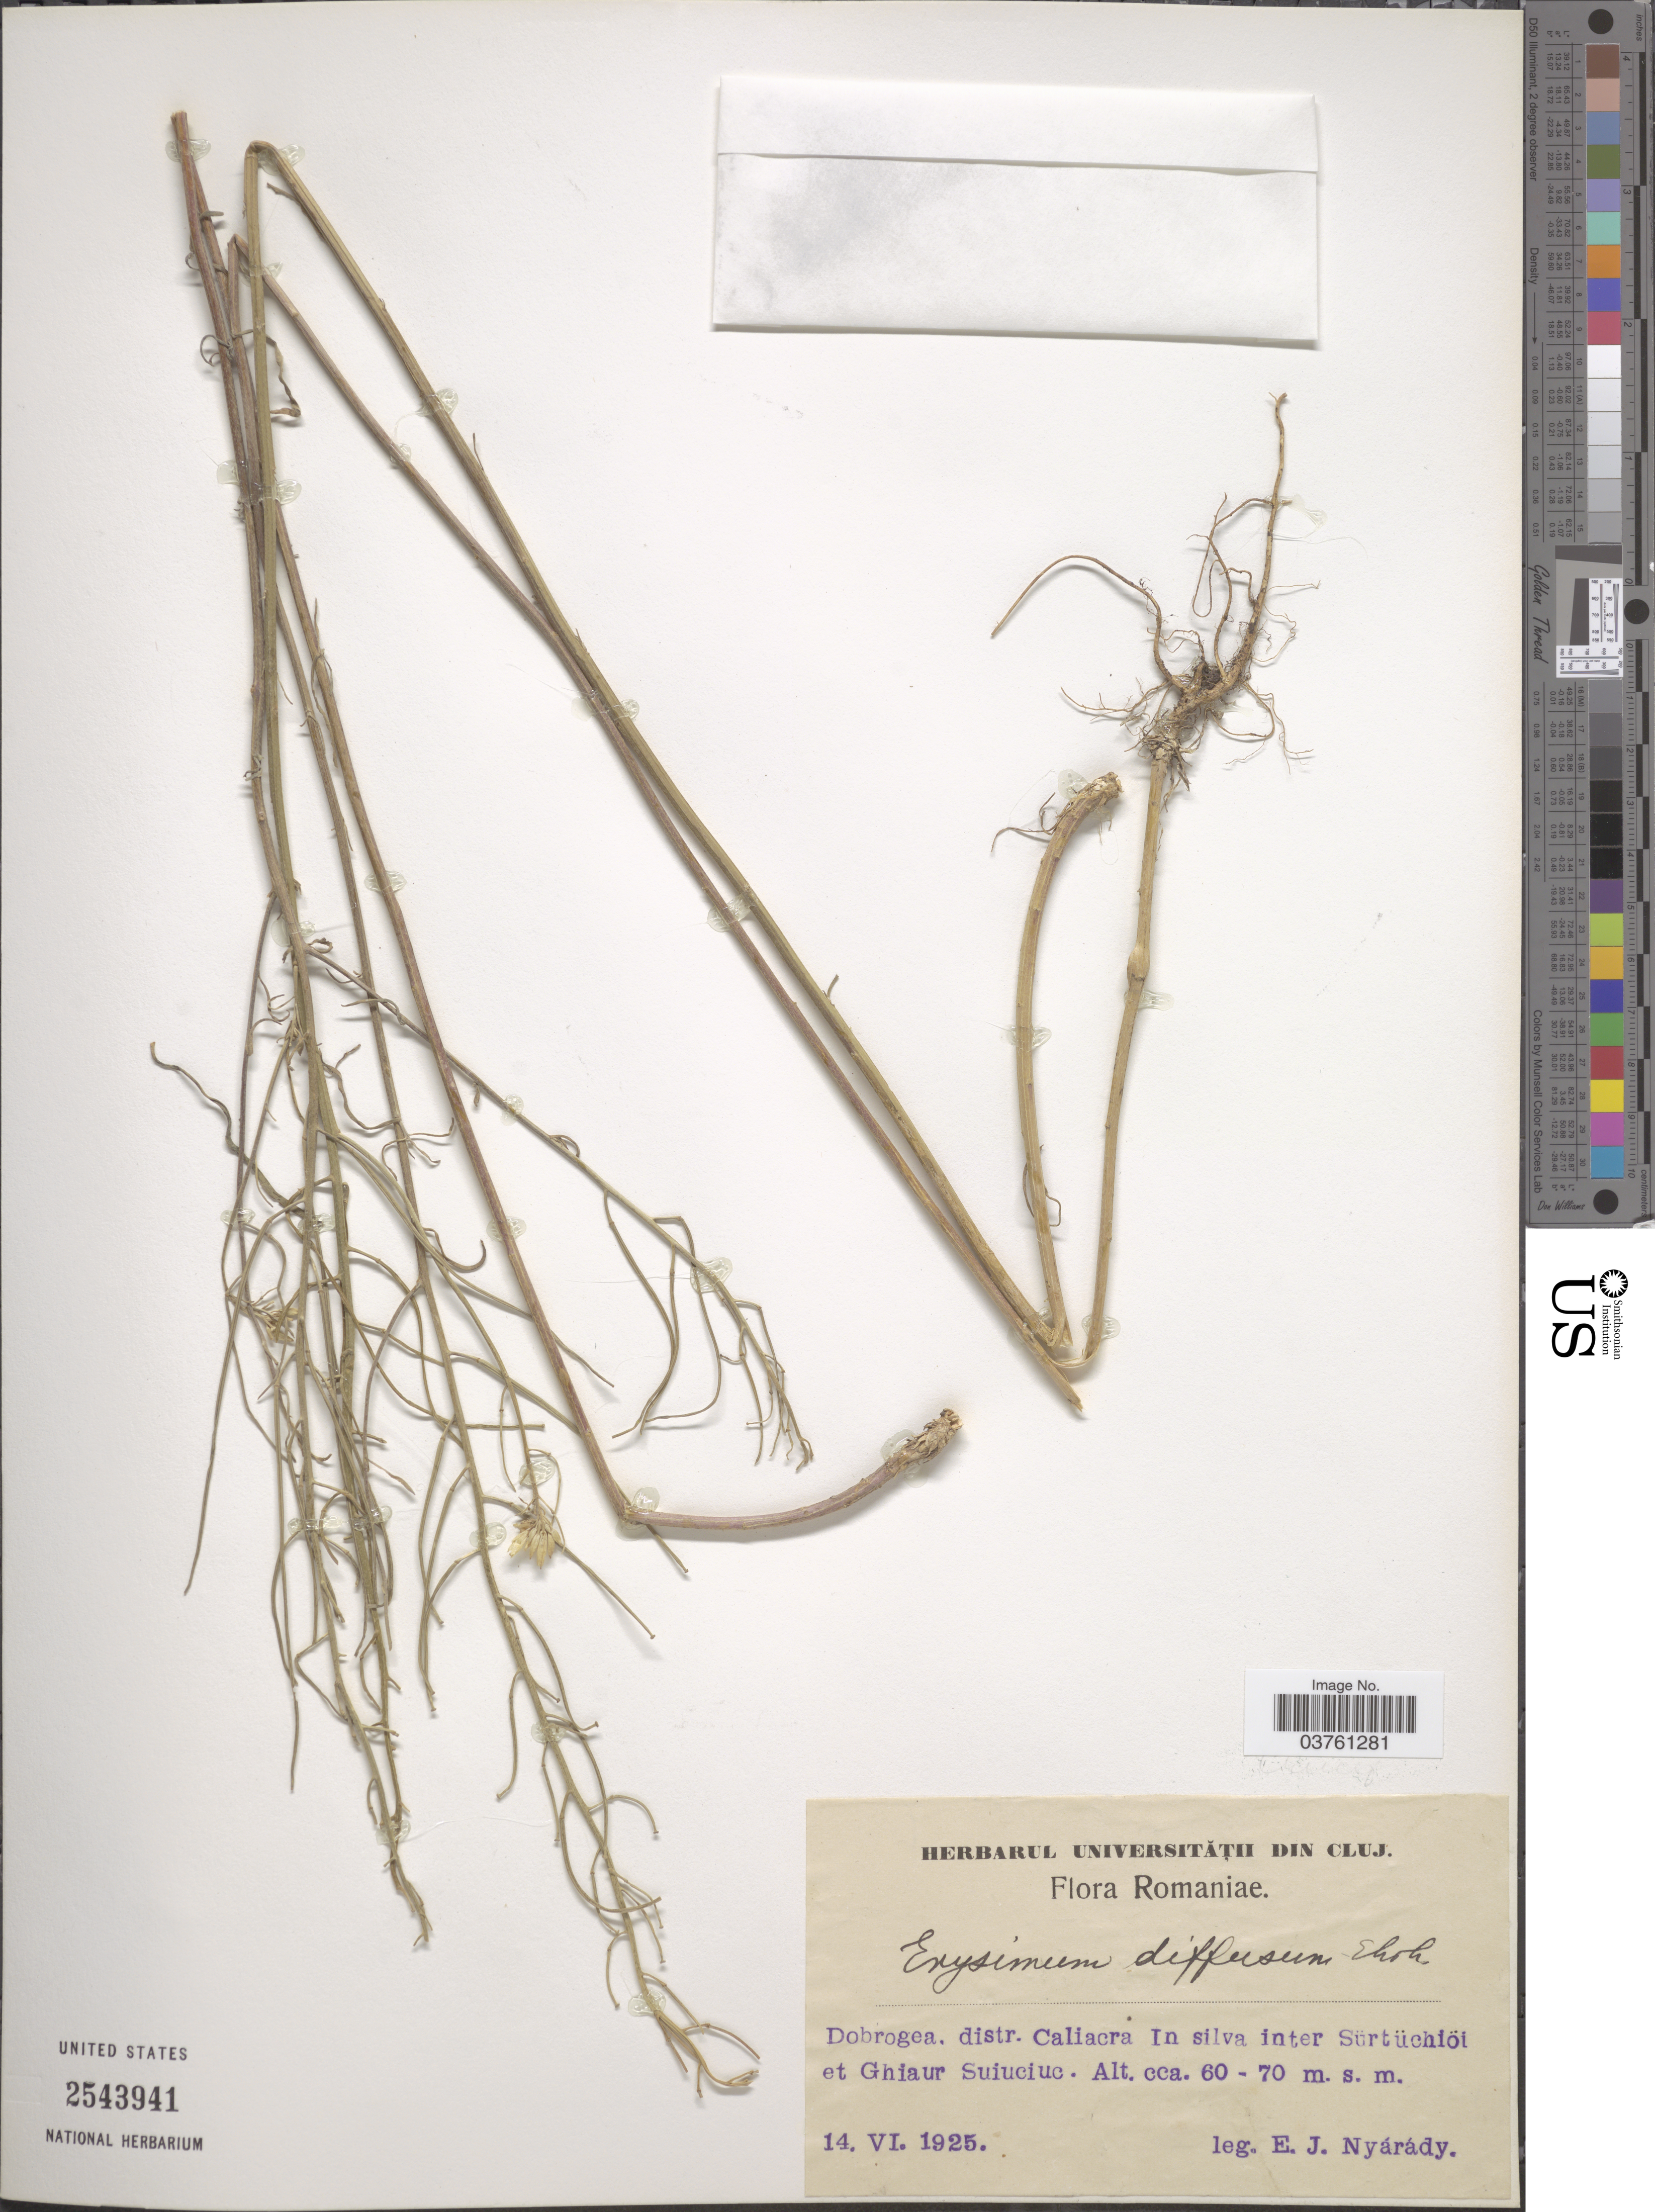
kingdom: Plantae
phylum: Tracheophyta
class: Magnoliopsida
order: Brassicales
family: Brassicaceae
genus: Erysimum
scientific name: Erysimum diffusum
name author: Ehrh.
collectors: E. Nyárády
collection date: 1925-06-14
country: Romania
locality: Dobrogea, distr. Caliacra In silva inter Sürtüchiöi et Ghiaur Suiuciuc.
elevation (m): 60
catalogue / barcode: US 2543941